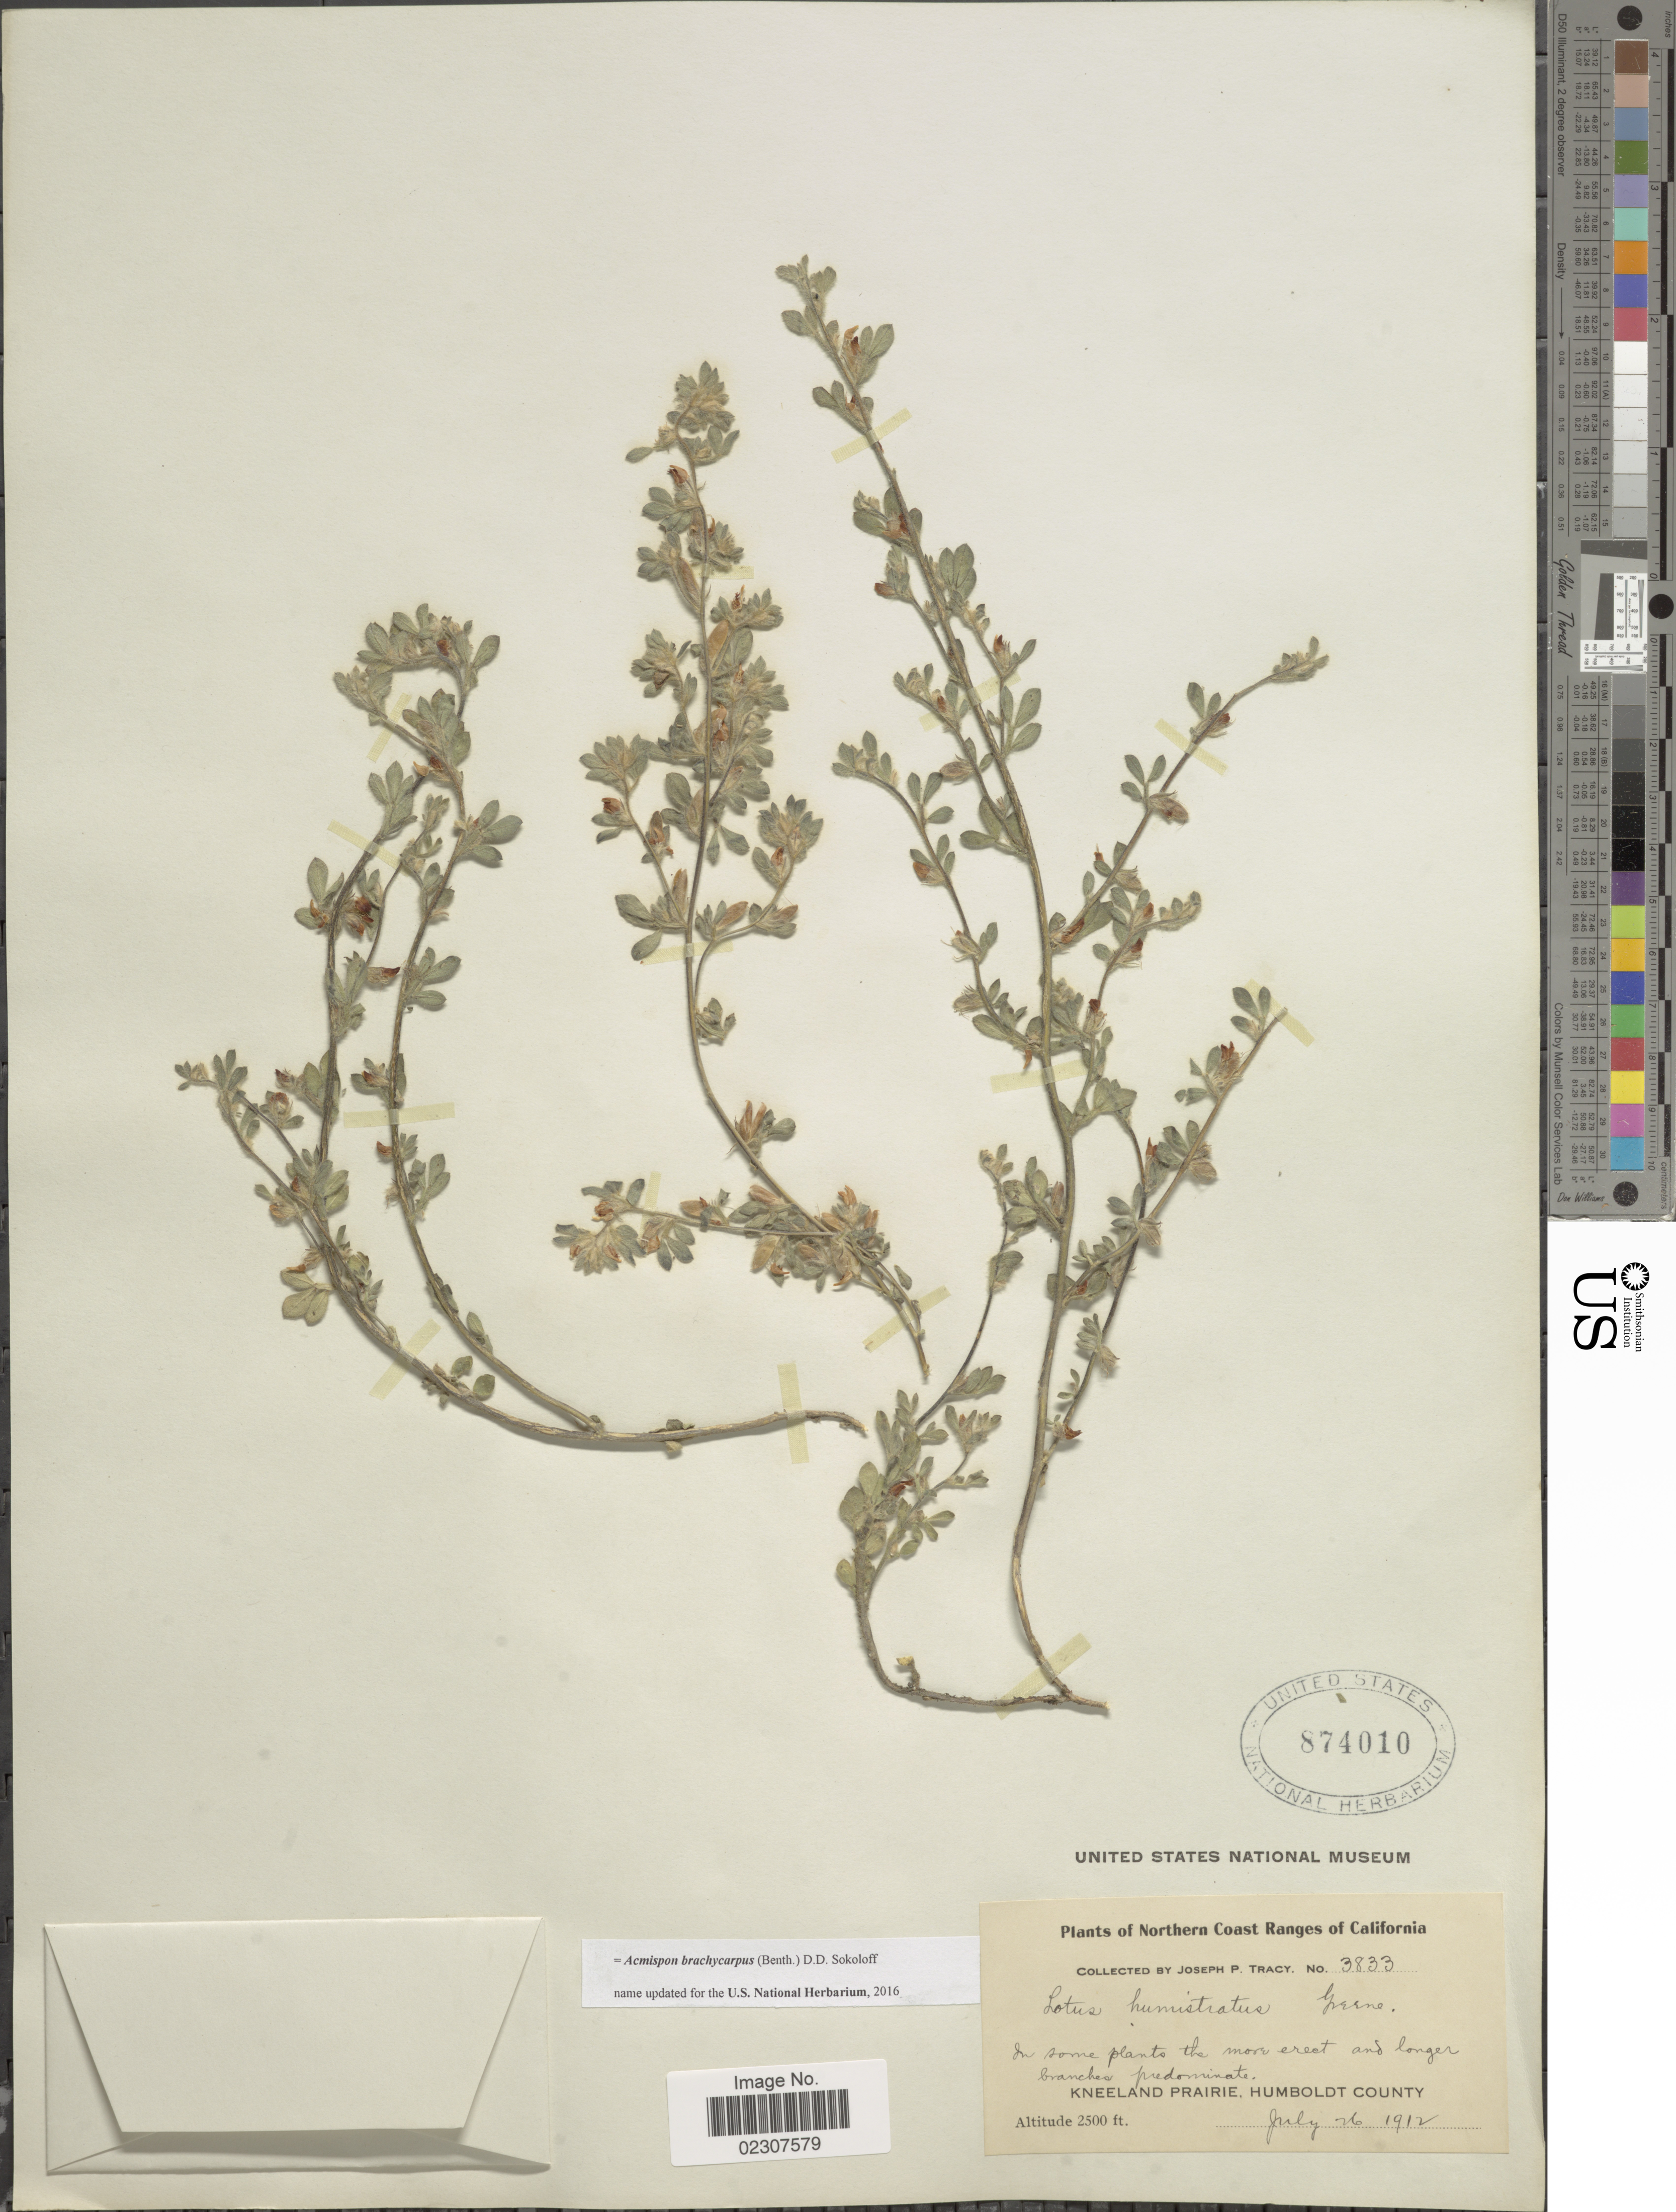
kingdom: Plantae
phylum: Tracheophyta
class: Magnoliopsida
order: Fabales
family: Fabaceae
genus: Acmispon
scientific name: Acmispon brachycarpus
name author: (Benth.) D.D. Sokoloff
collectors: J. Tracy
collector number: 3833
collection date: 1912-07-26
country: United States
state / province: California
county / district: Humboldt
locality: North Coast Ranges of California, Kneeland Prairie, Humboldt County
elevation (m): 762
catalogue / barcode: US 874010